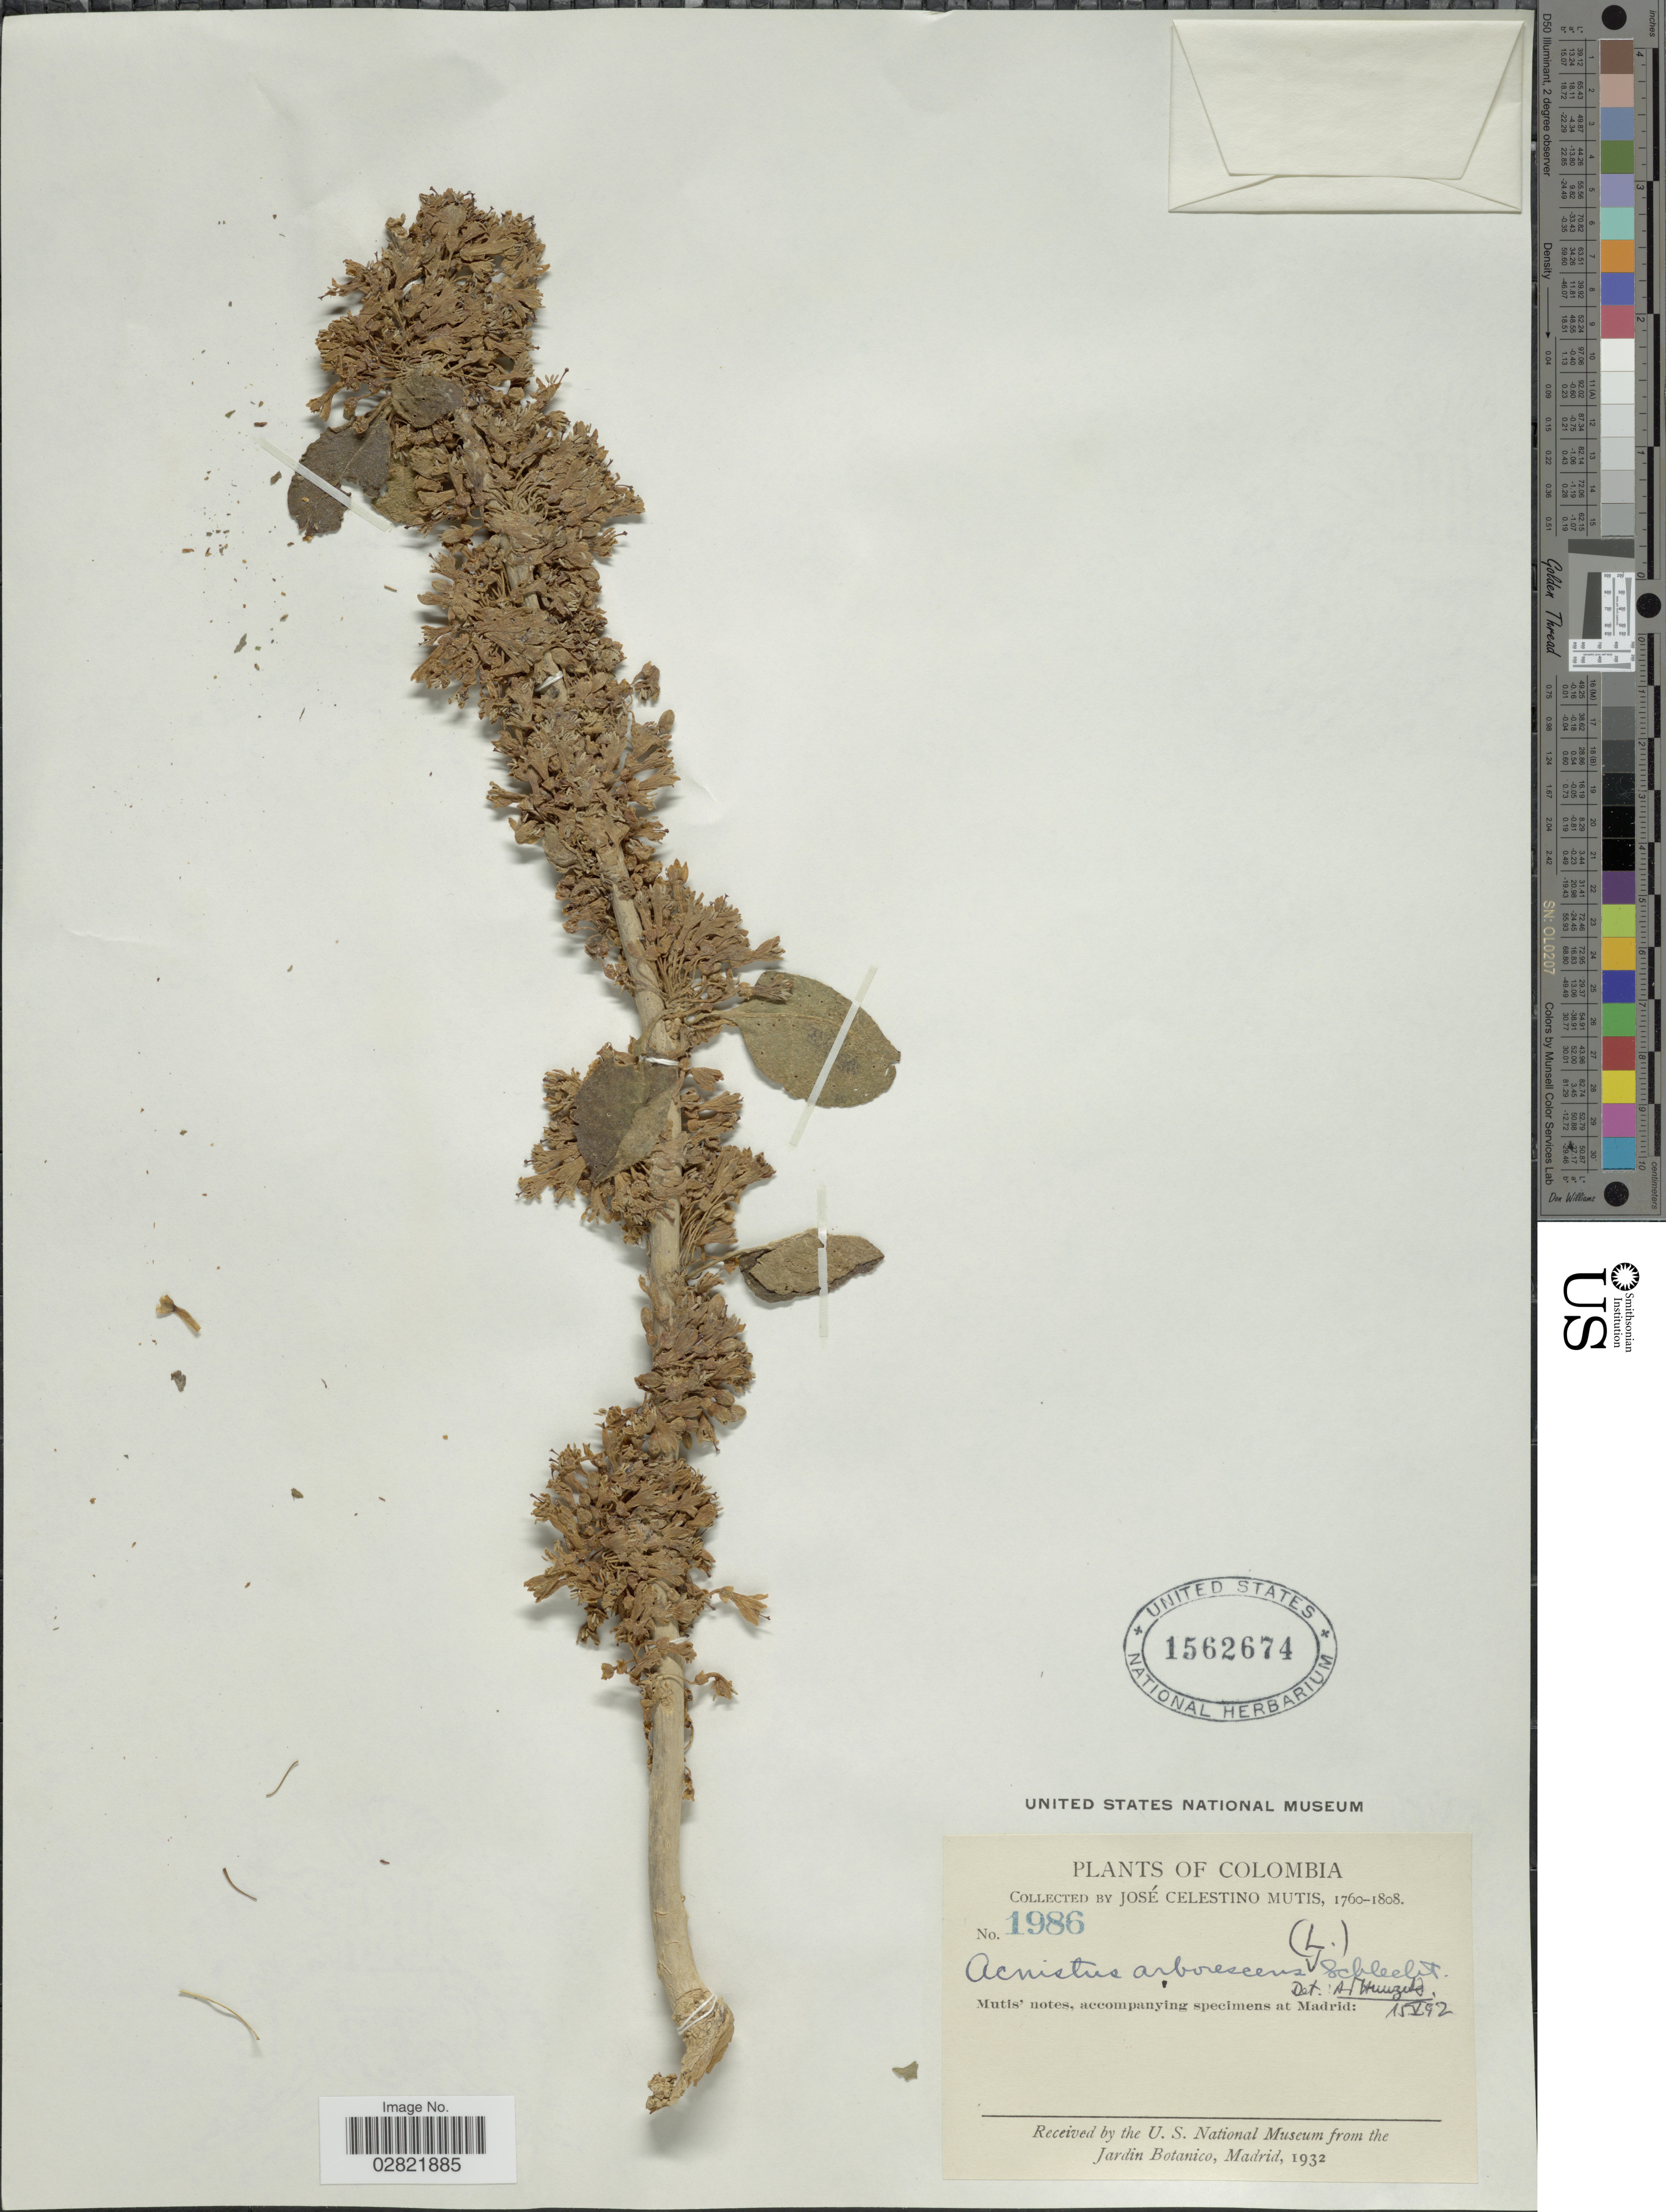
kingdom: Plantae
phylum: Tracheophyta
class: Magnoliopsida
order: Solanales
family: Solanaceae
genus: Acnistus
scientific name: Acnistus arborescens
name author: (L.) Schltdl.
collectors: J. C. B. Mutis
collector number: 1986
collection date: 1760/1808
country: Colombia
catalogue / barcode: US 1562674